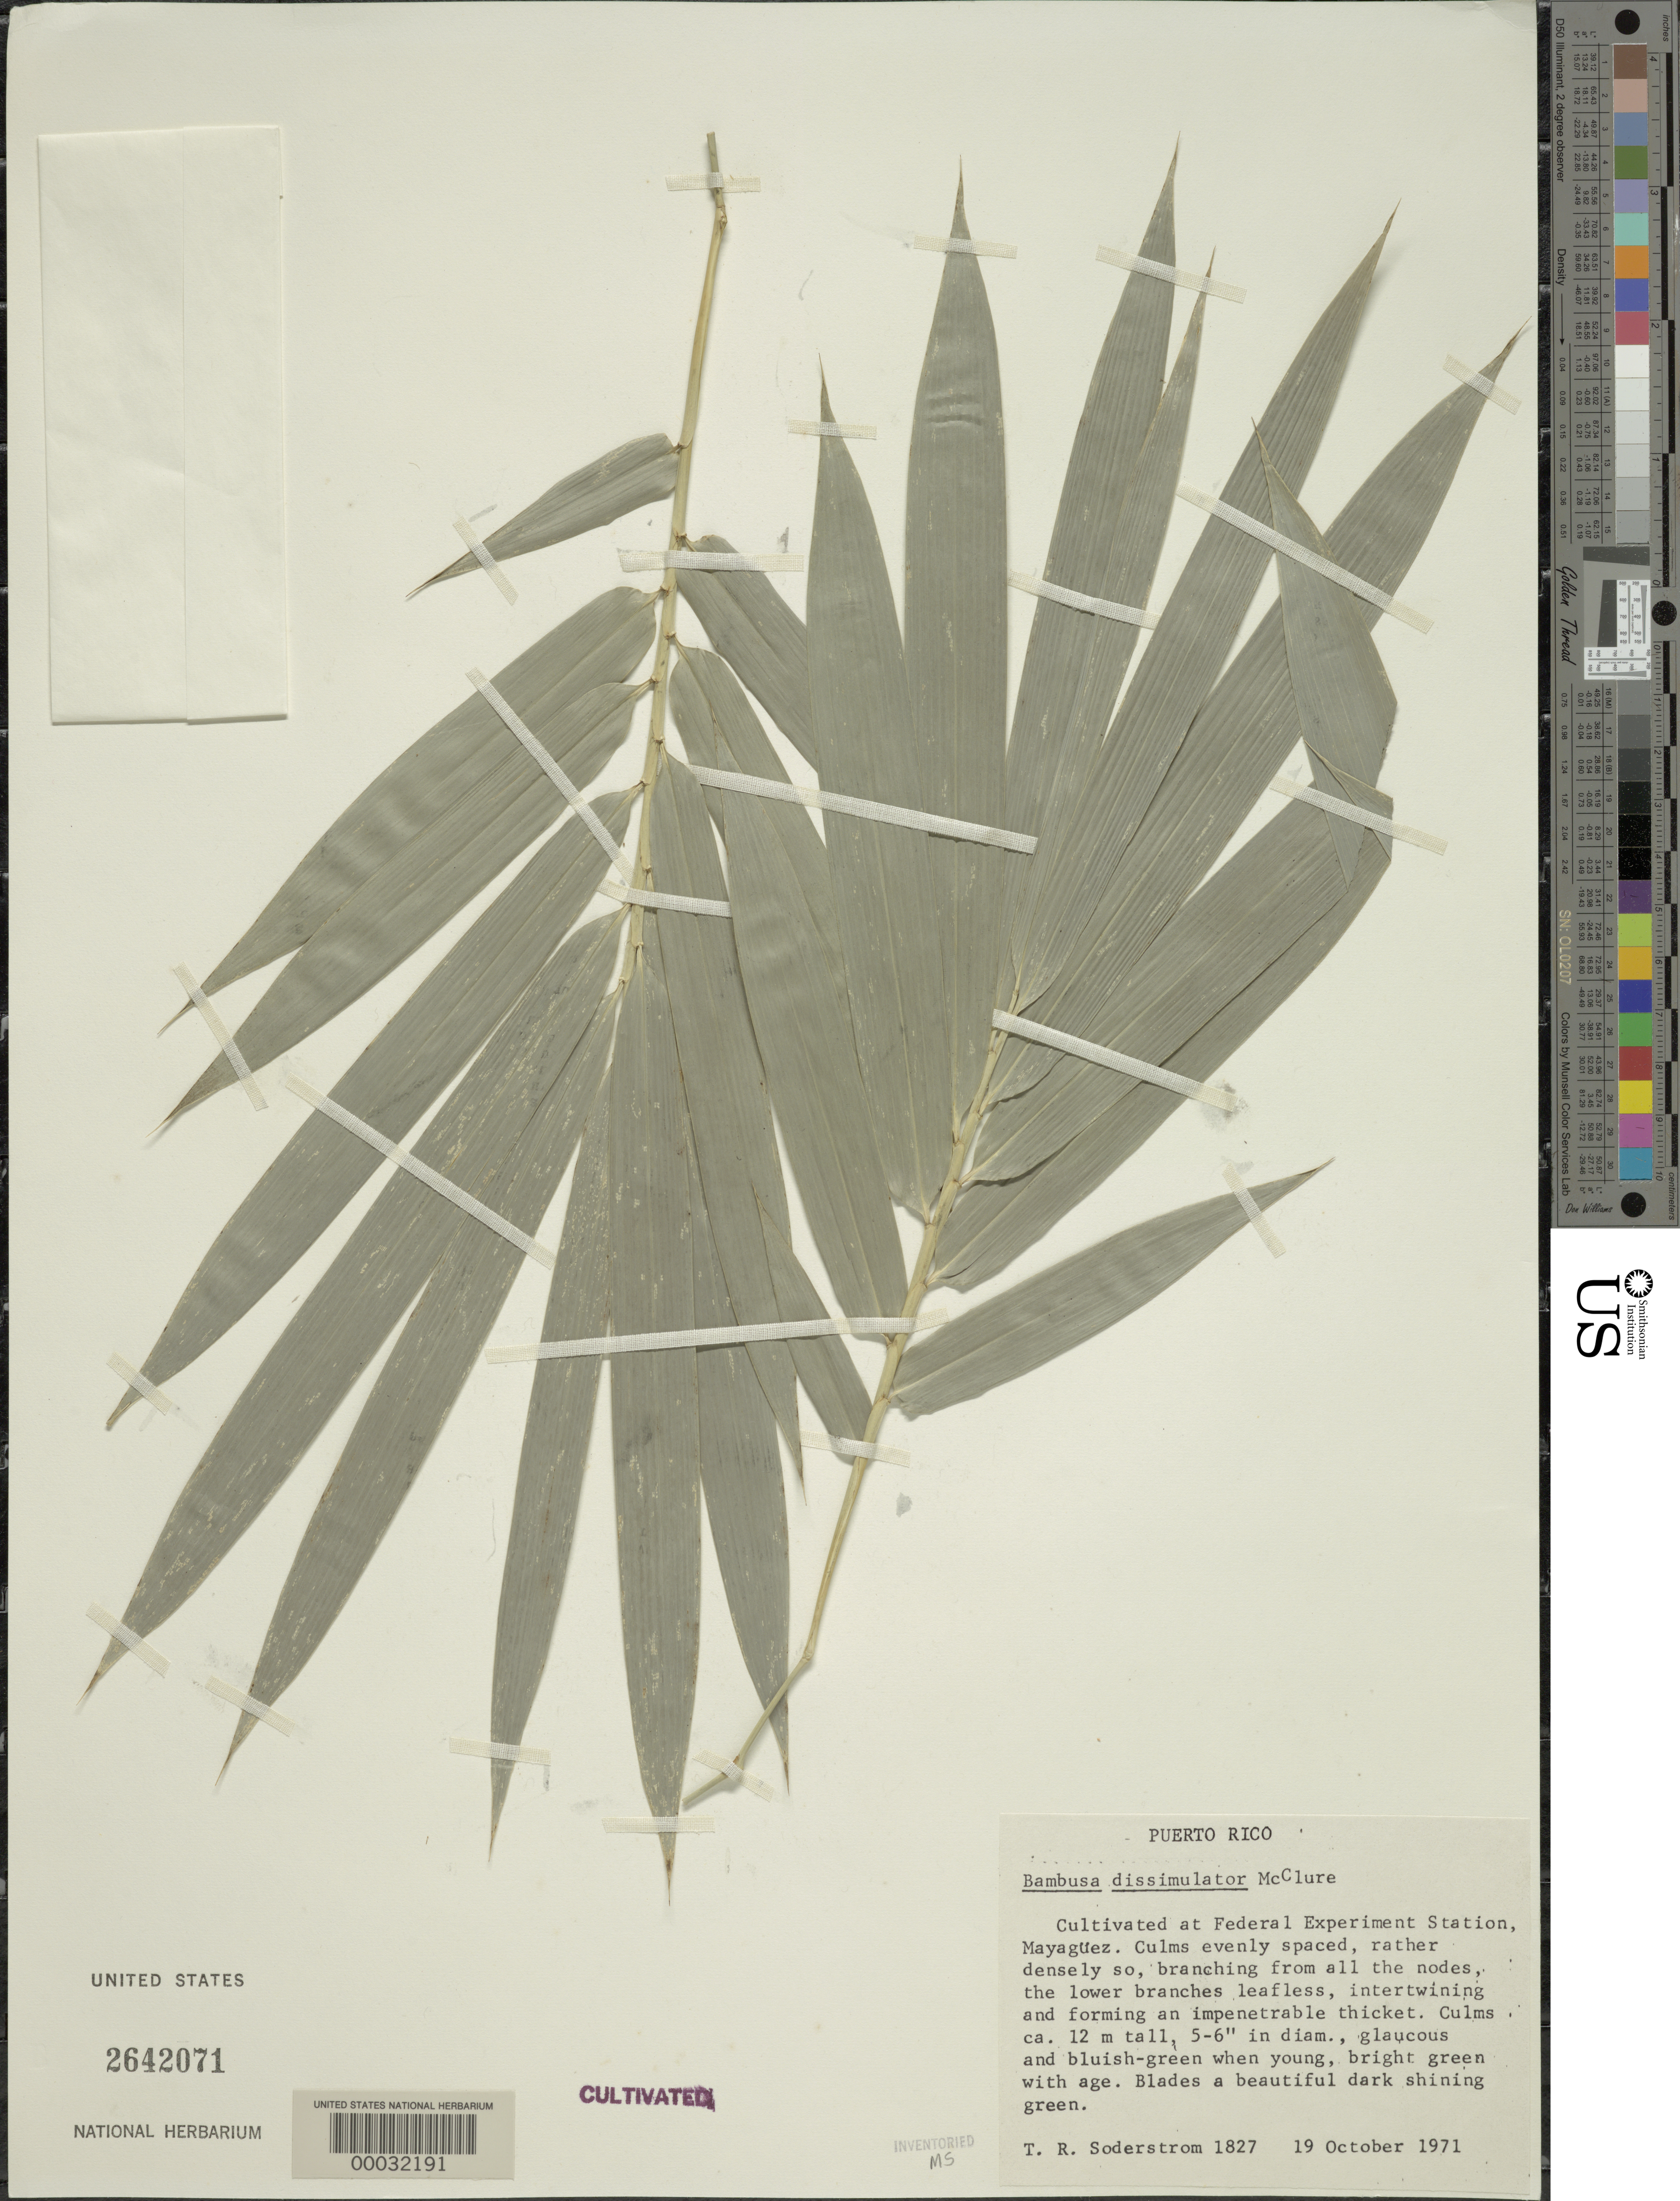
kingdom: Plantae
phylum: Tracheophyta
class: Liliopsida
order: Poales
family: Poaceae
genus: Bambusa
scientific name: Bambusa dissimulator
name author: McClure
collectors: T. R. Soderstrom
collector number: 1827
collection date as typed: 19 Oct 1971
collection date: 1971-10-19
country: Puerto Rico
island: Greater Antilles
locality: Federal experimental station-mayaguez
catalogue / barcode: US 2642071